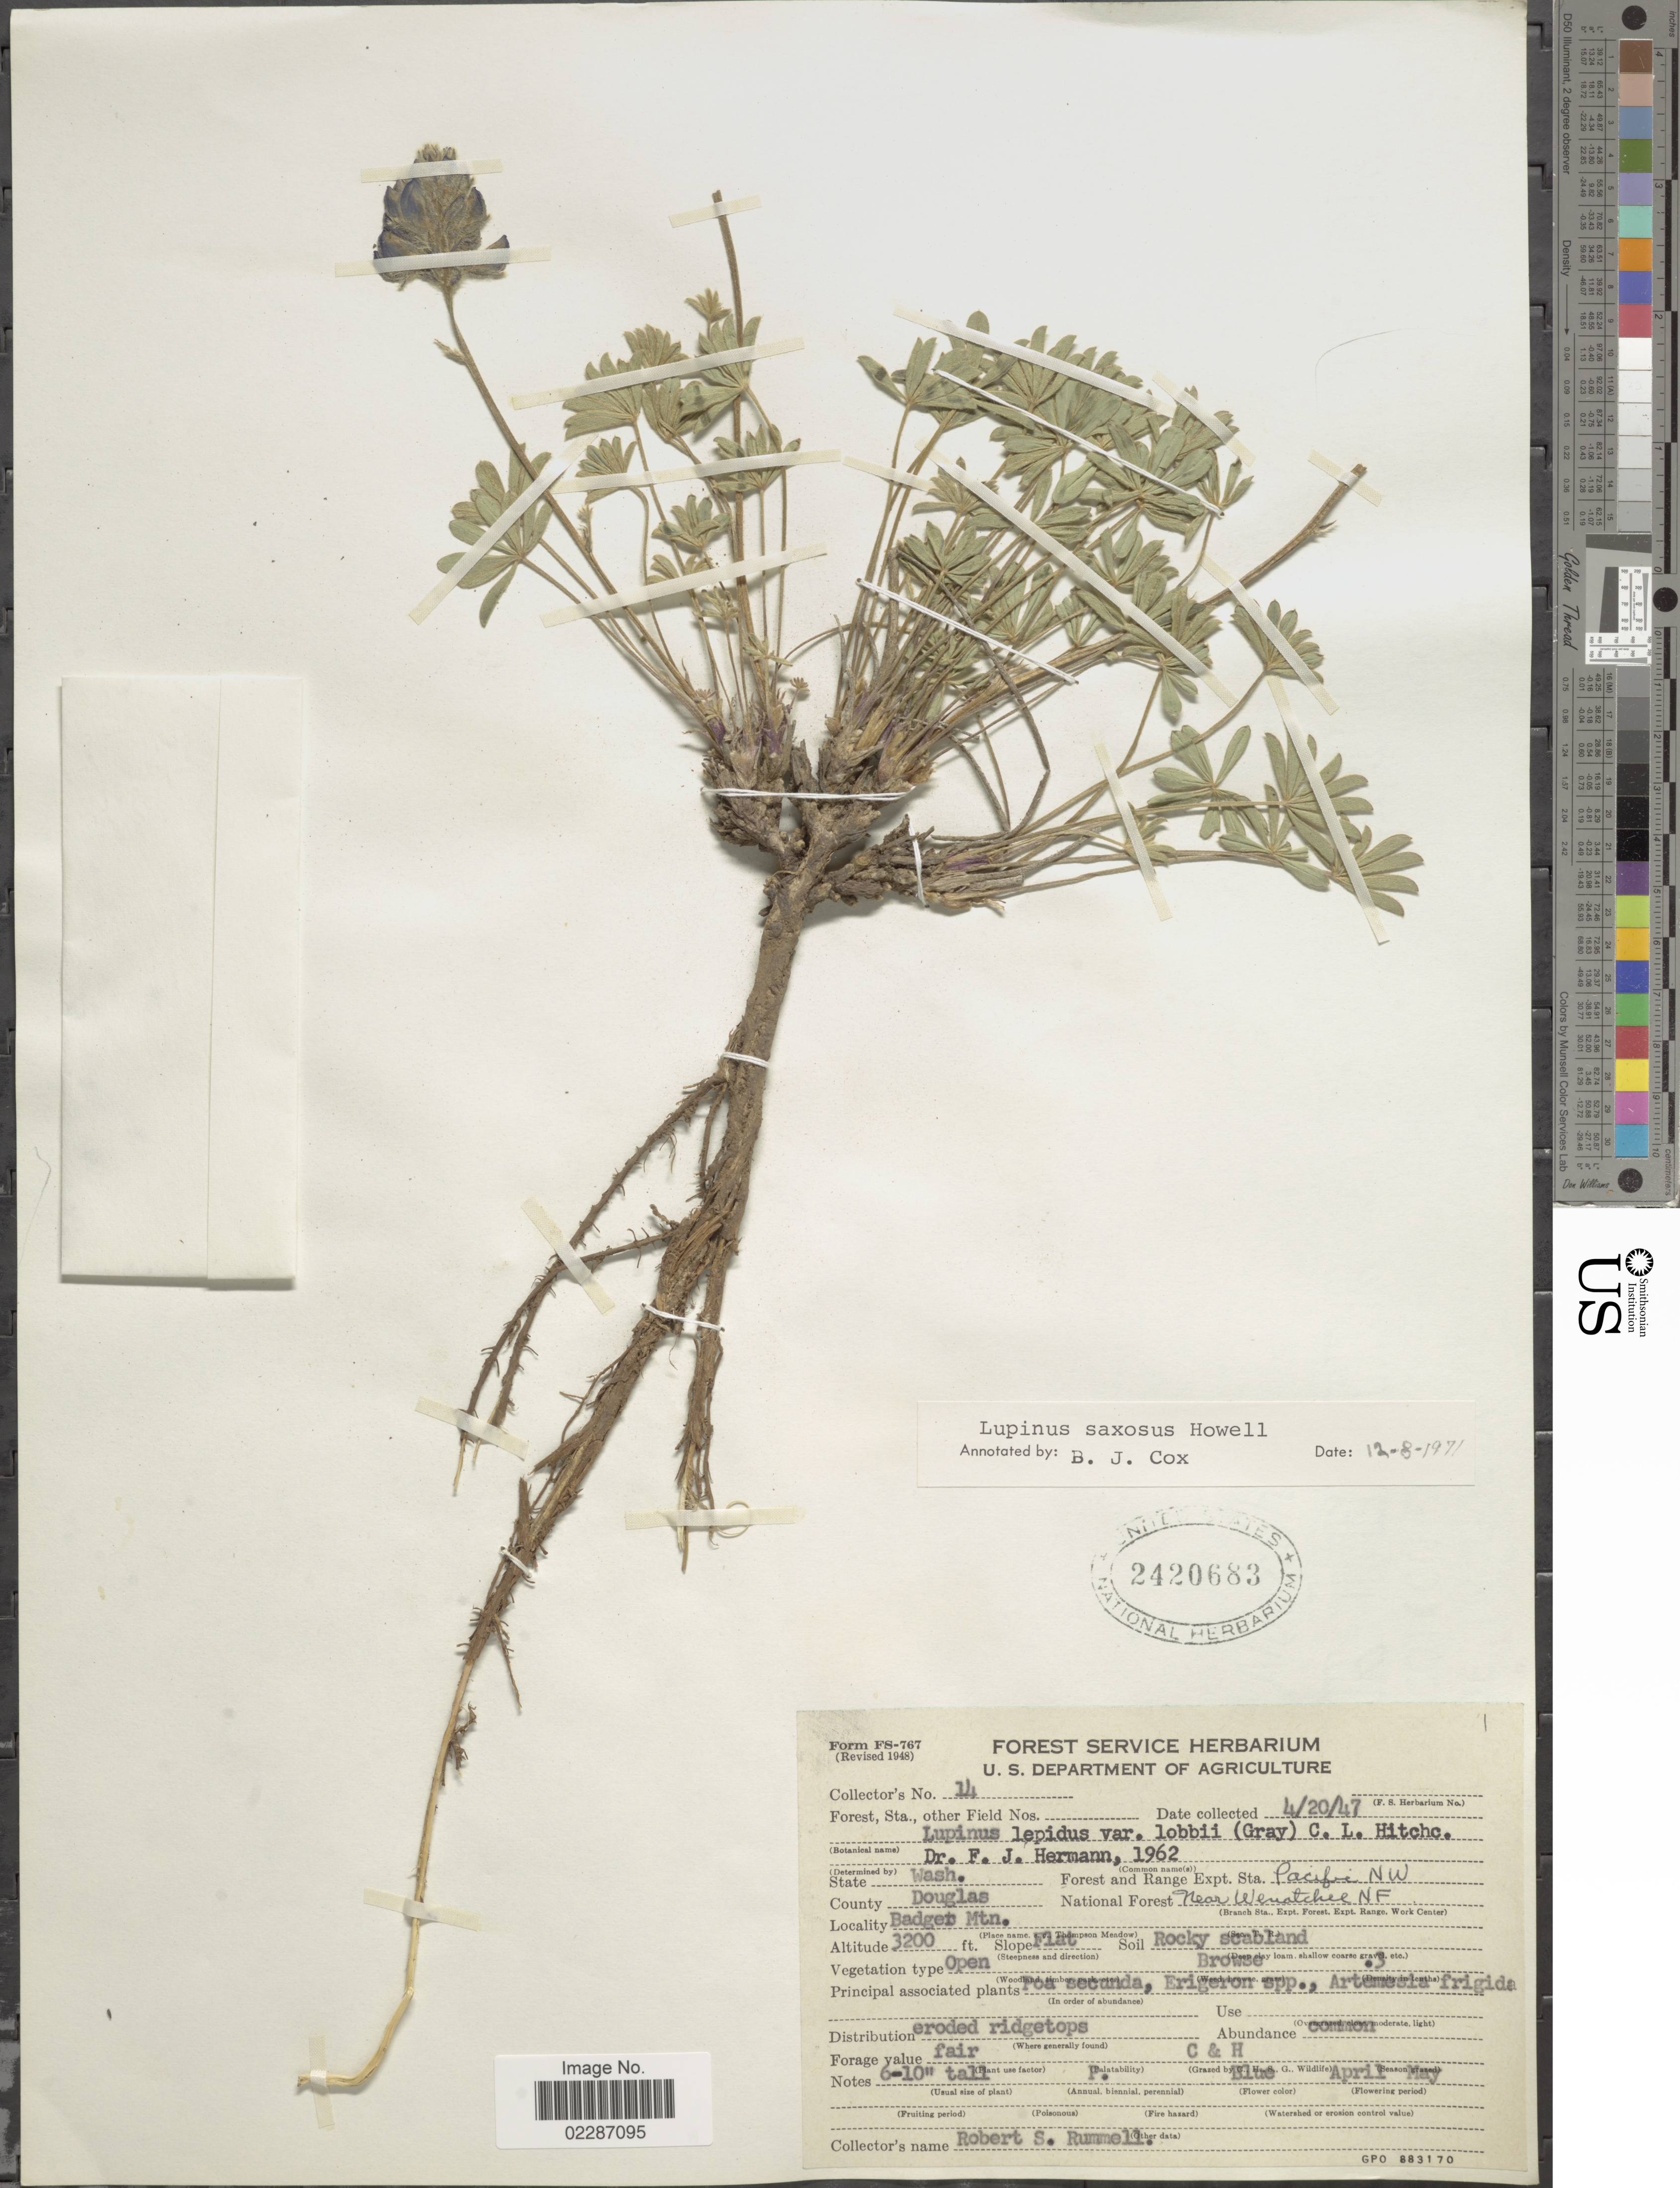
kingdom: Plantae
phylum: Tracheophyta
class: Magnoliopsida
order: Fabales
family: Fabaceae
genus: Lupinus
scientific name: Lupinus saxosus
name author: Howell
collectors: R. Rummell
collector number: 14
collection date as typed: Transcribed d/m/y: 20/4/47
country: United States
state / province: Washington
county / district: Douglas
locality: County Douglas, National Forest near Wenatchee NF., Badget Mtn.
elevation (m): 975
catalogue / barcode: US 2420683